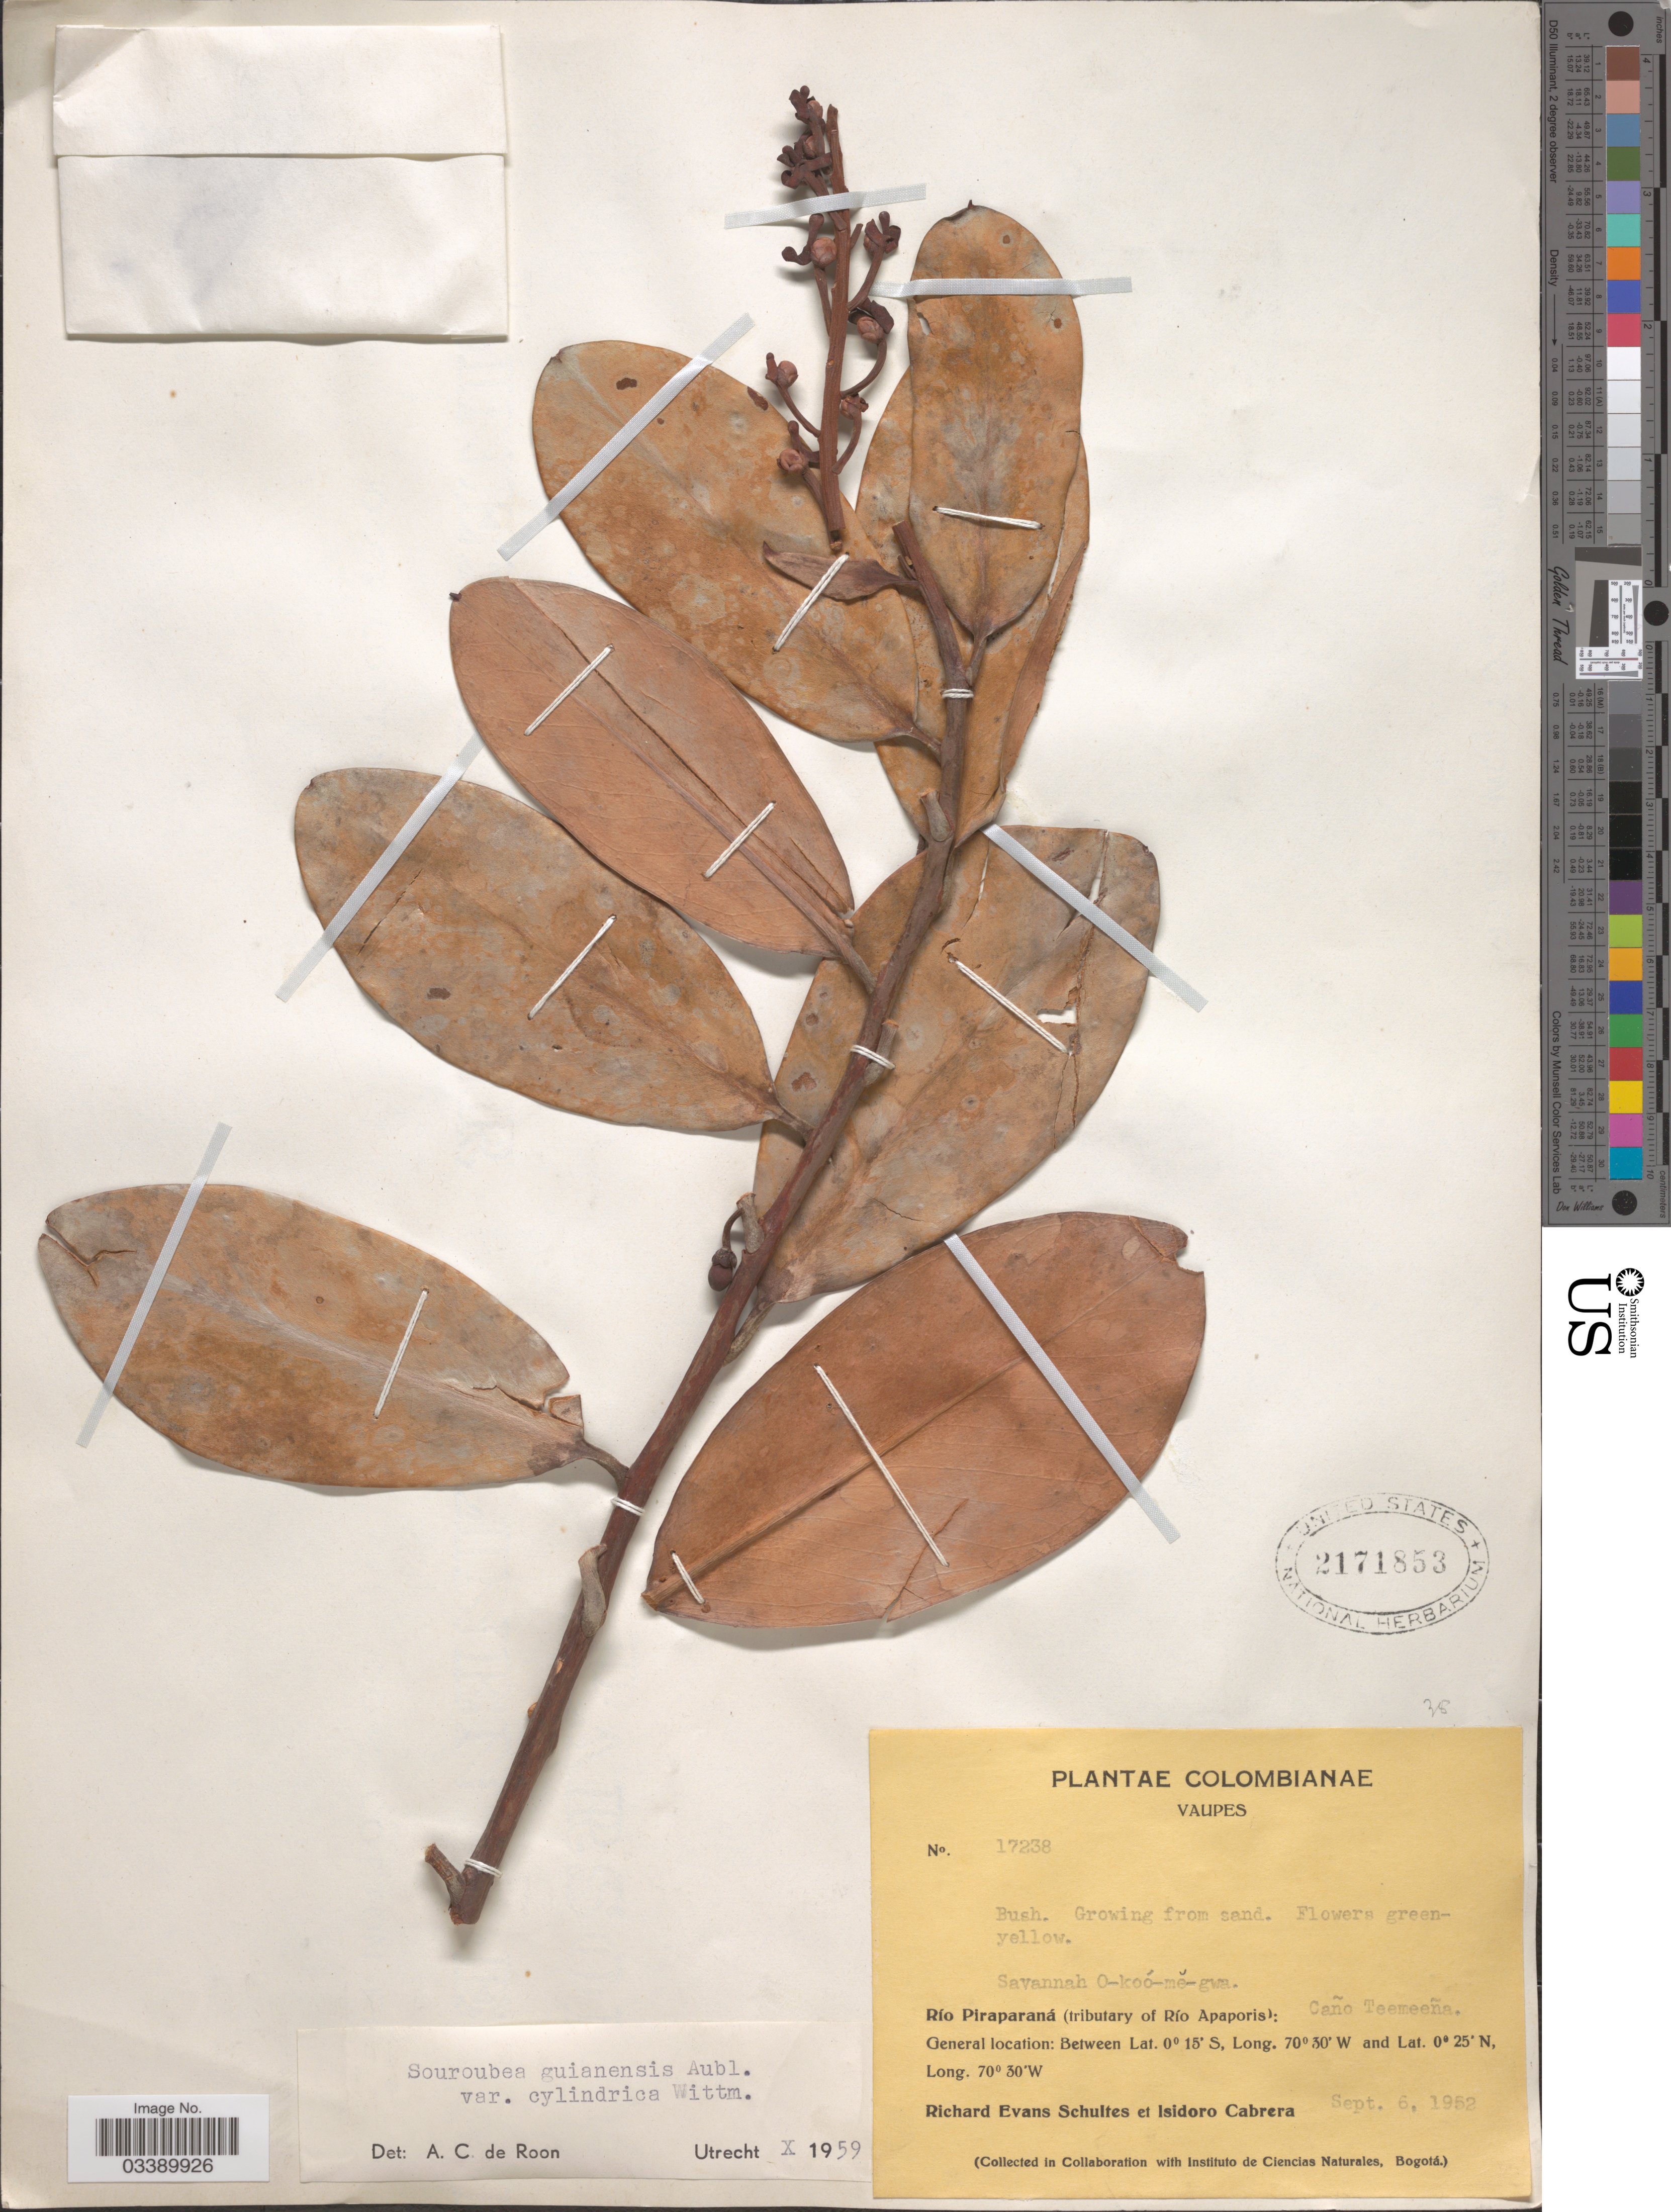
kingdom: Plantae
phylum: Tracheophyta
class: Magnoliopsida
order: Ericales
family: Marcgraviaceae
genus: Souroubea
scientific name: Souroubea guianensis var. cylindrica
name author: (Wittm.) de Roon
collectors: R. E. Schultes & I. Cabrera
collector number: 17238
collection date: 1952-09-06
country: Colombia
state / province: Vaupés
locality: Río Piraparaná (tributary of Río Apaporis): Caño Teemeeña.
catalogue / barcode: US 2171853